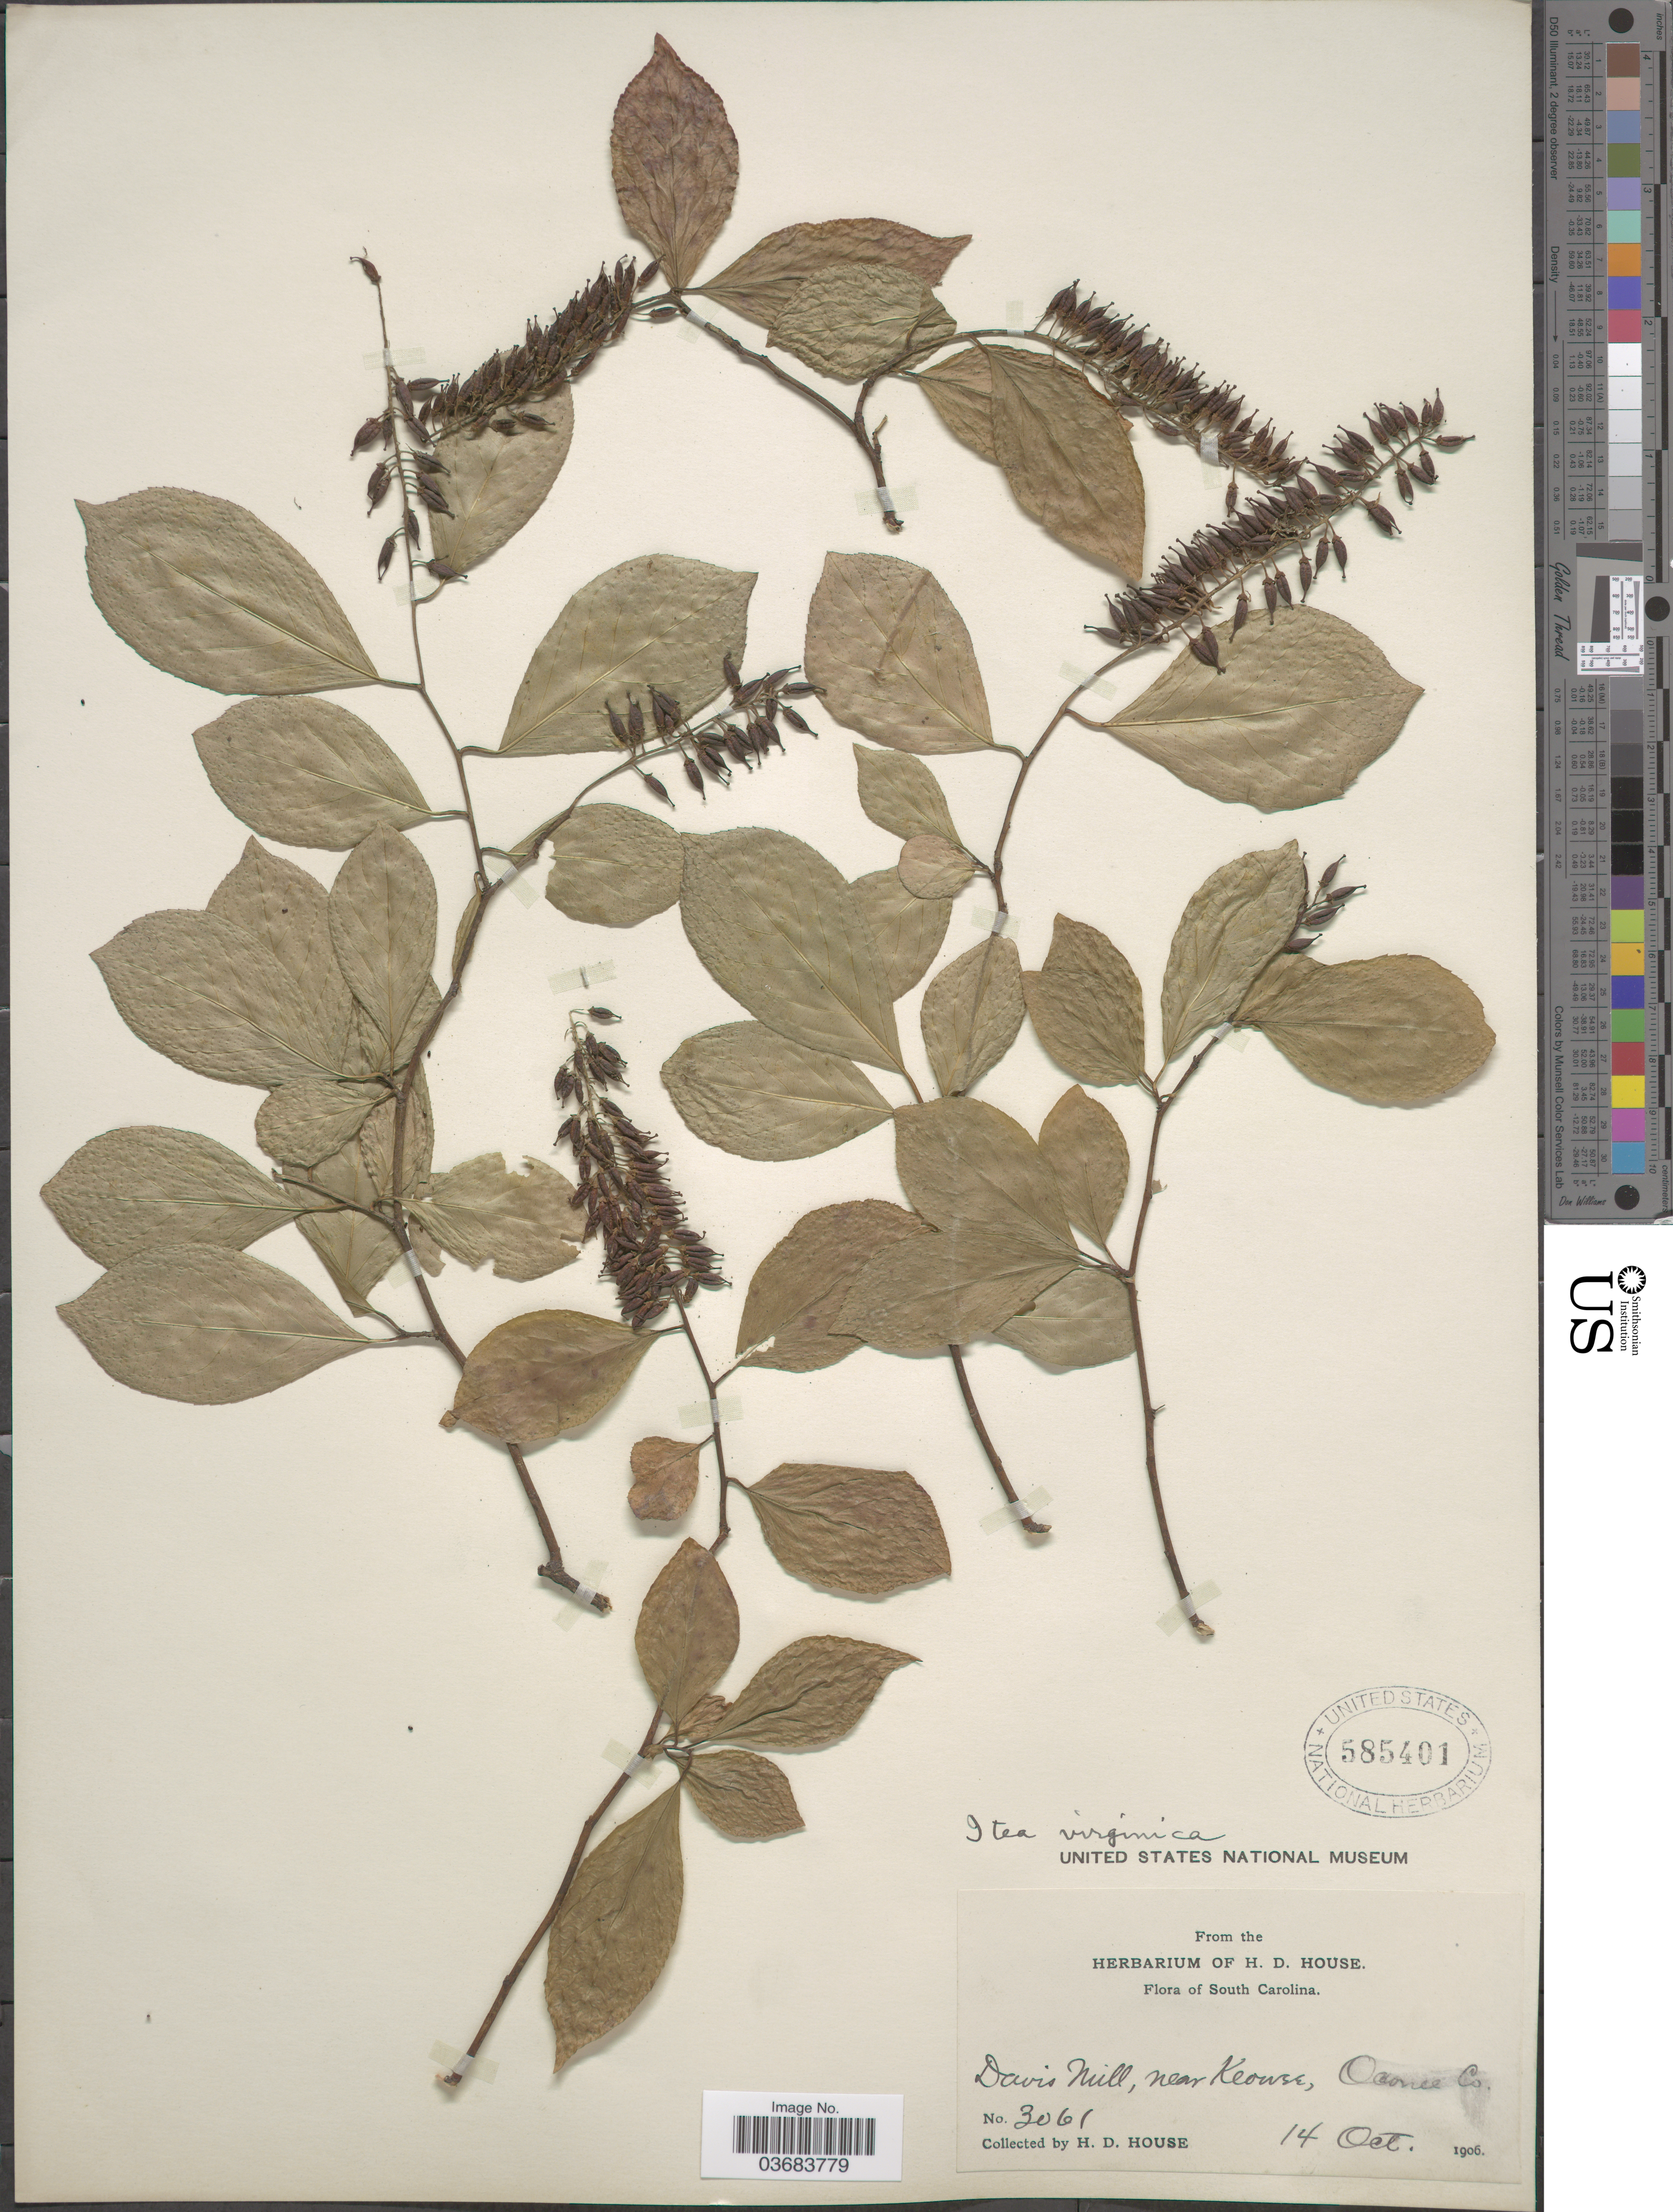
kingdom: Plantae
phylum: Tracheophyta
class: Magnoliopsida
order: Saxifragales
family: Iteaceae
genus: Itea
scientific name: Itea virginica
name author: L.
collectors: H. D. House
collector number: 3061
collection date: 1906-10-14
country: United States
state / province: South Carolina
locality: Davis Mill, near Keowee, Oconee Co.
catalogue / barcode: US 585401